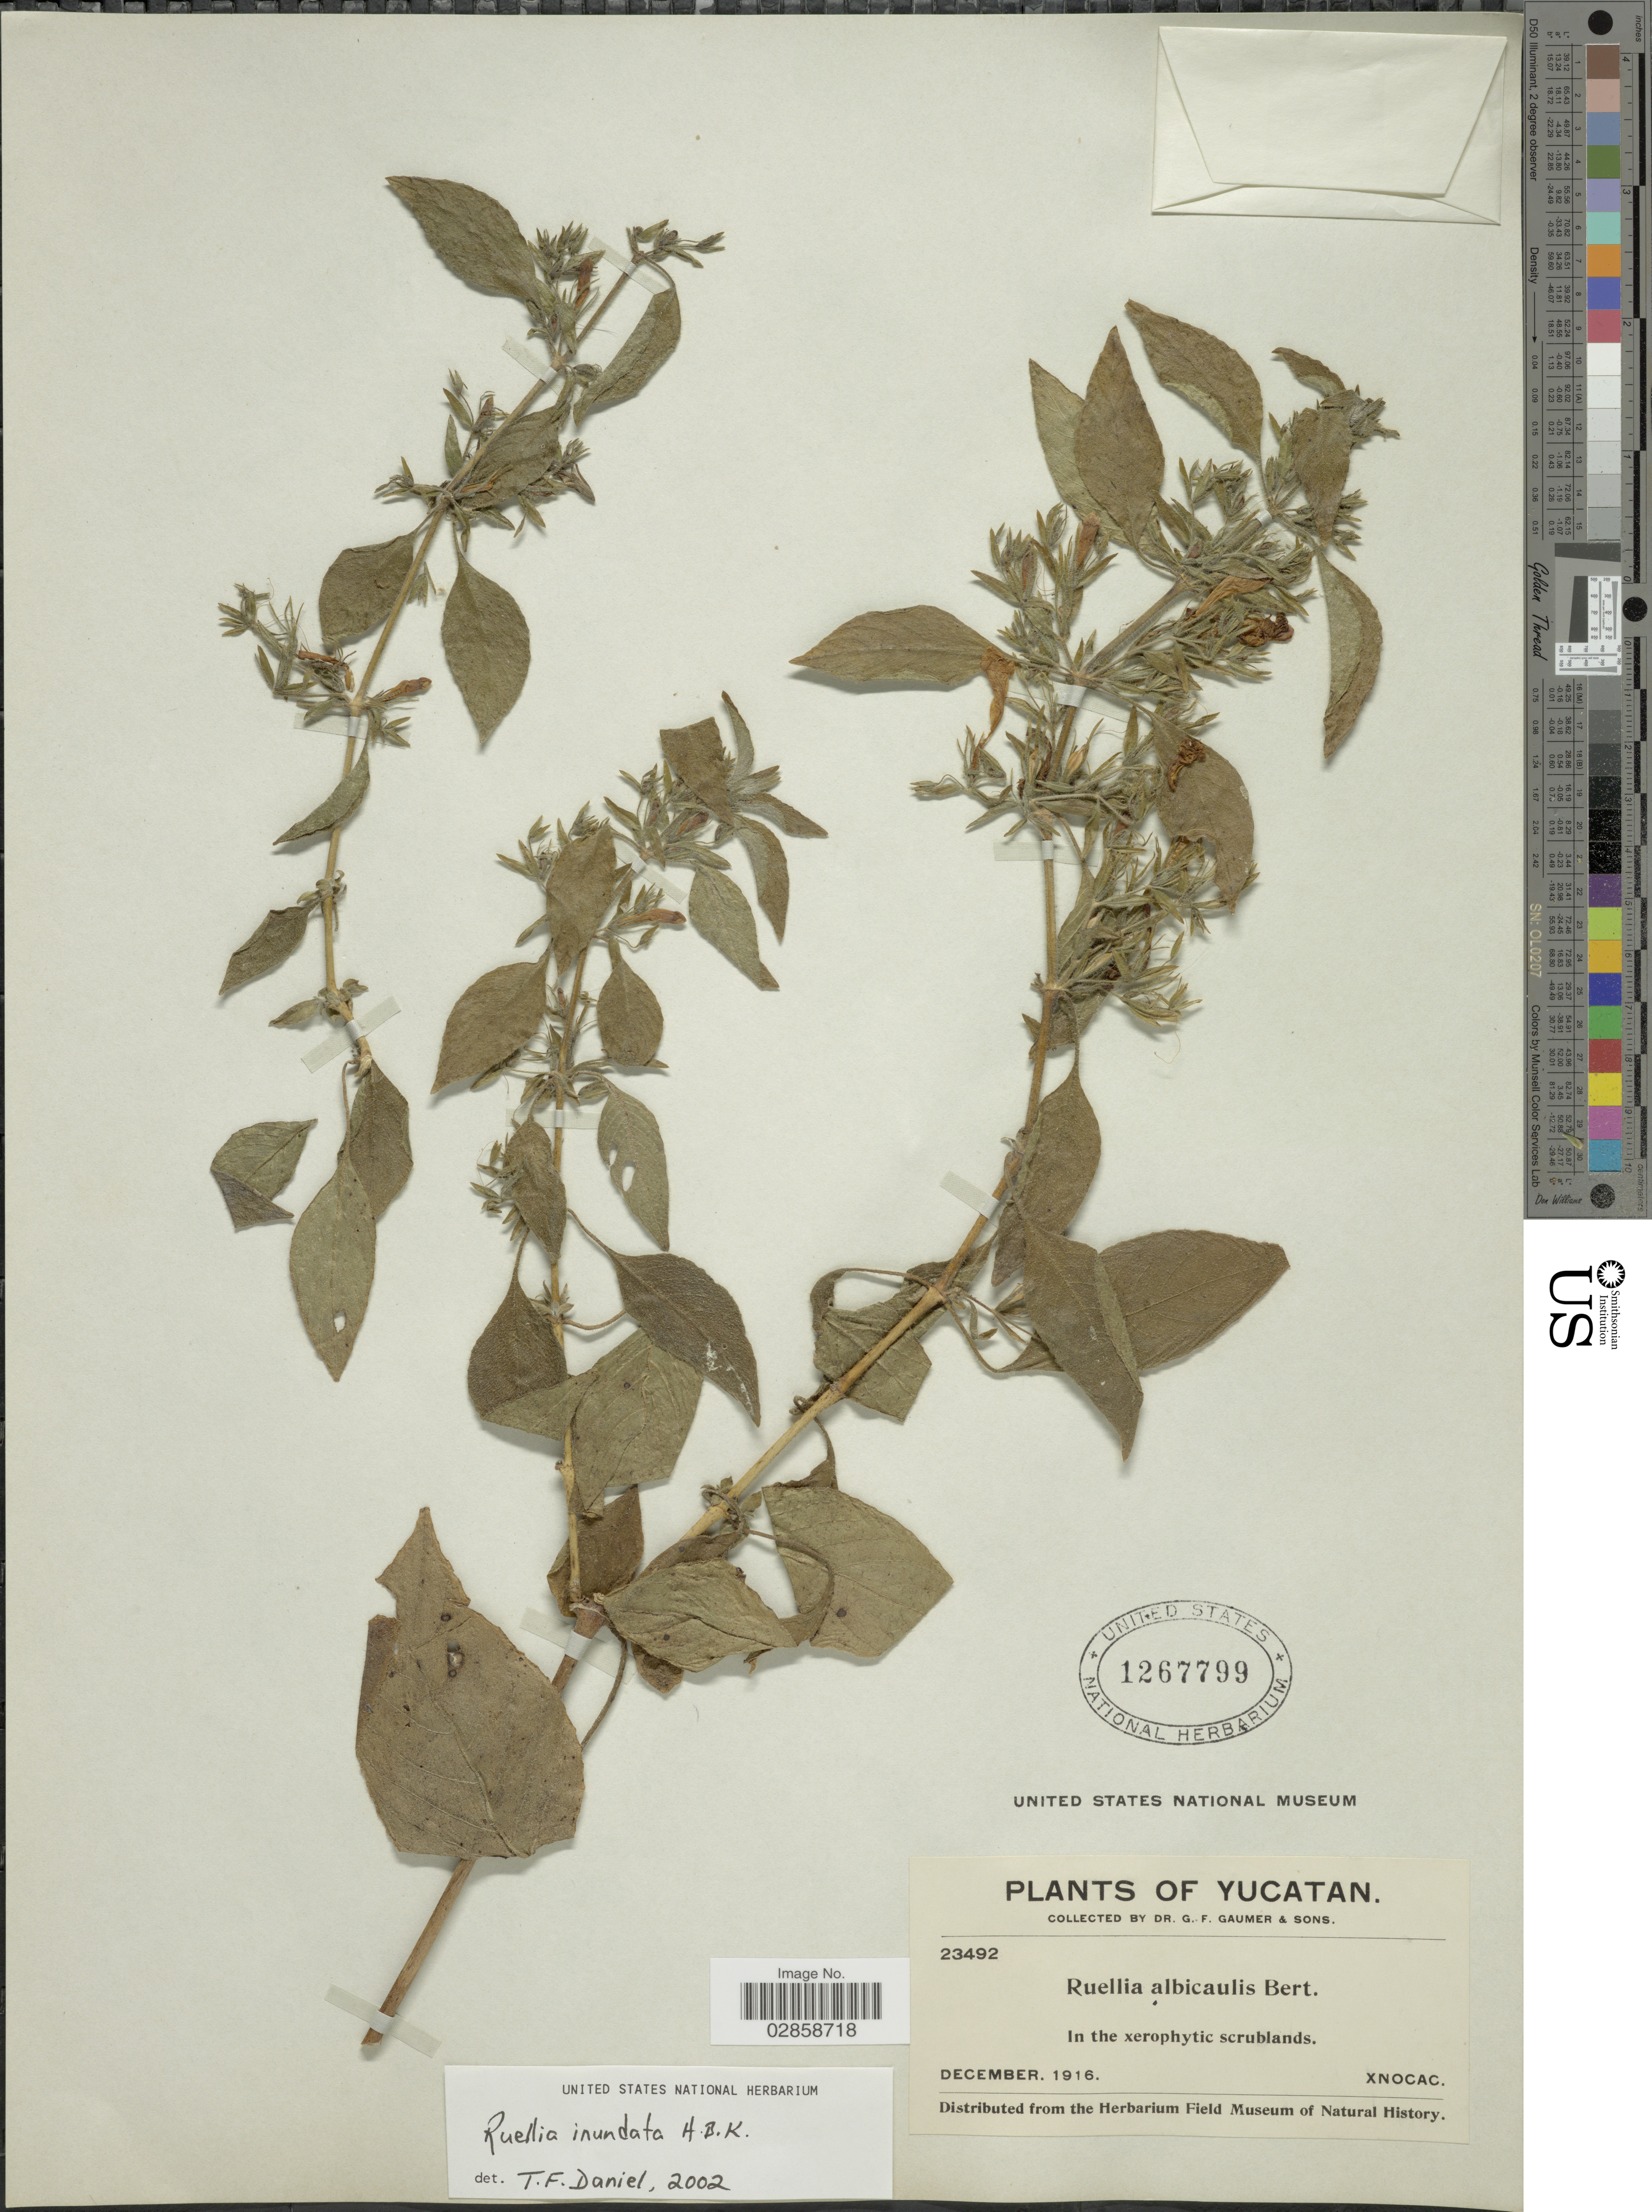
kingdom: Plantae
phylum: Tracheophyta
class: Magnoliopsida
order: Lamiales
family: Acanthaceae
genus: Ruellia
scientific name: Ruellia inundata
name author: Kunth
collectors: G. F. Gaumer & et al.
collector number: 23492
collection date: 1916-12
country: Mexico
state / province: Yucatán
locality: Xnocac.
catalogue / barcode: US 1267799